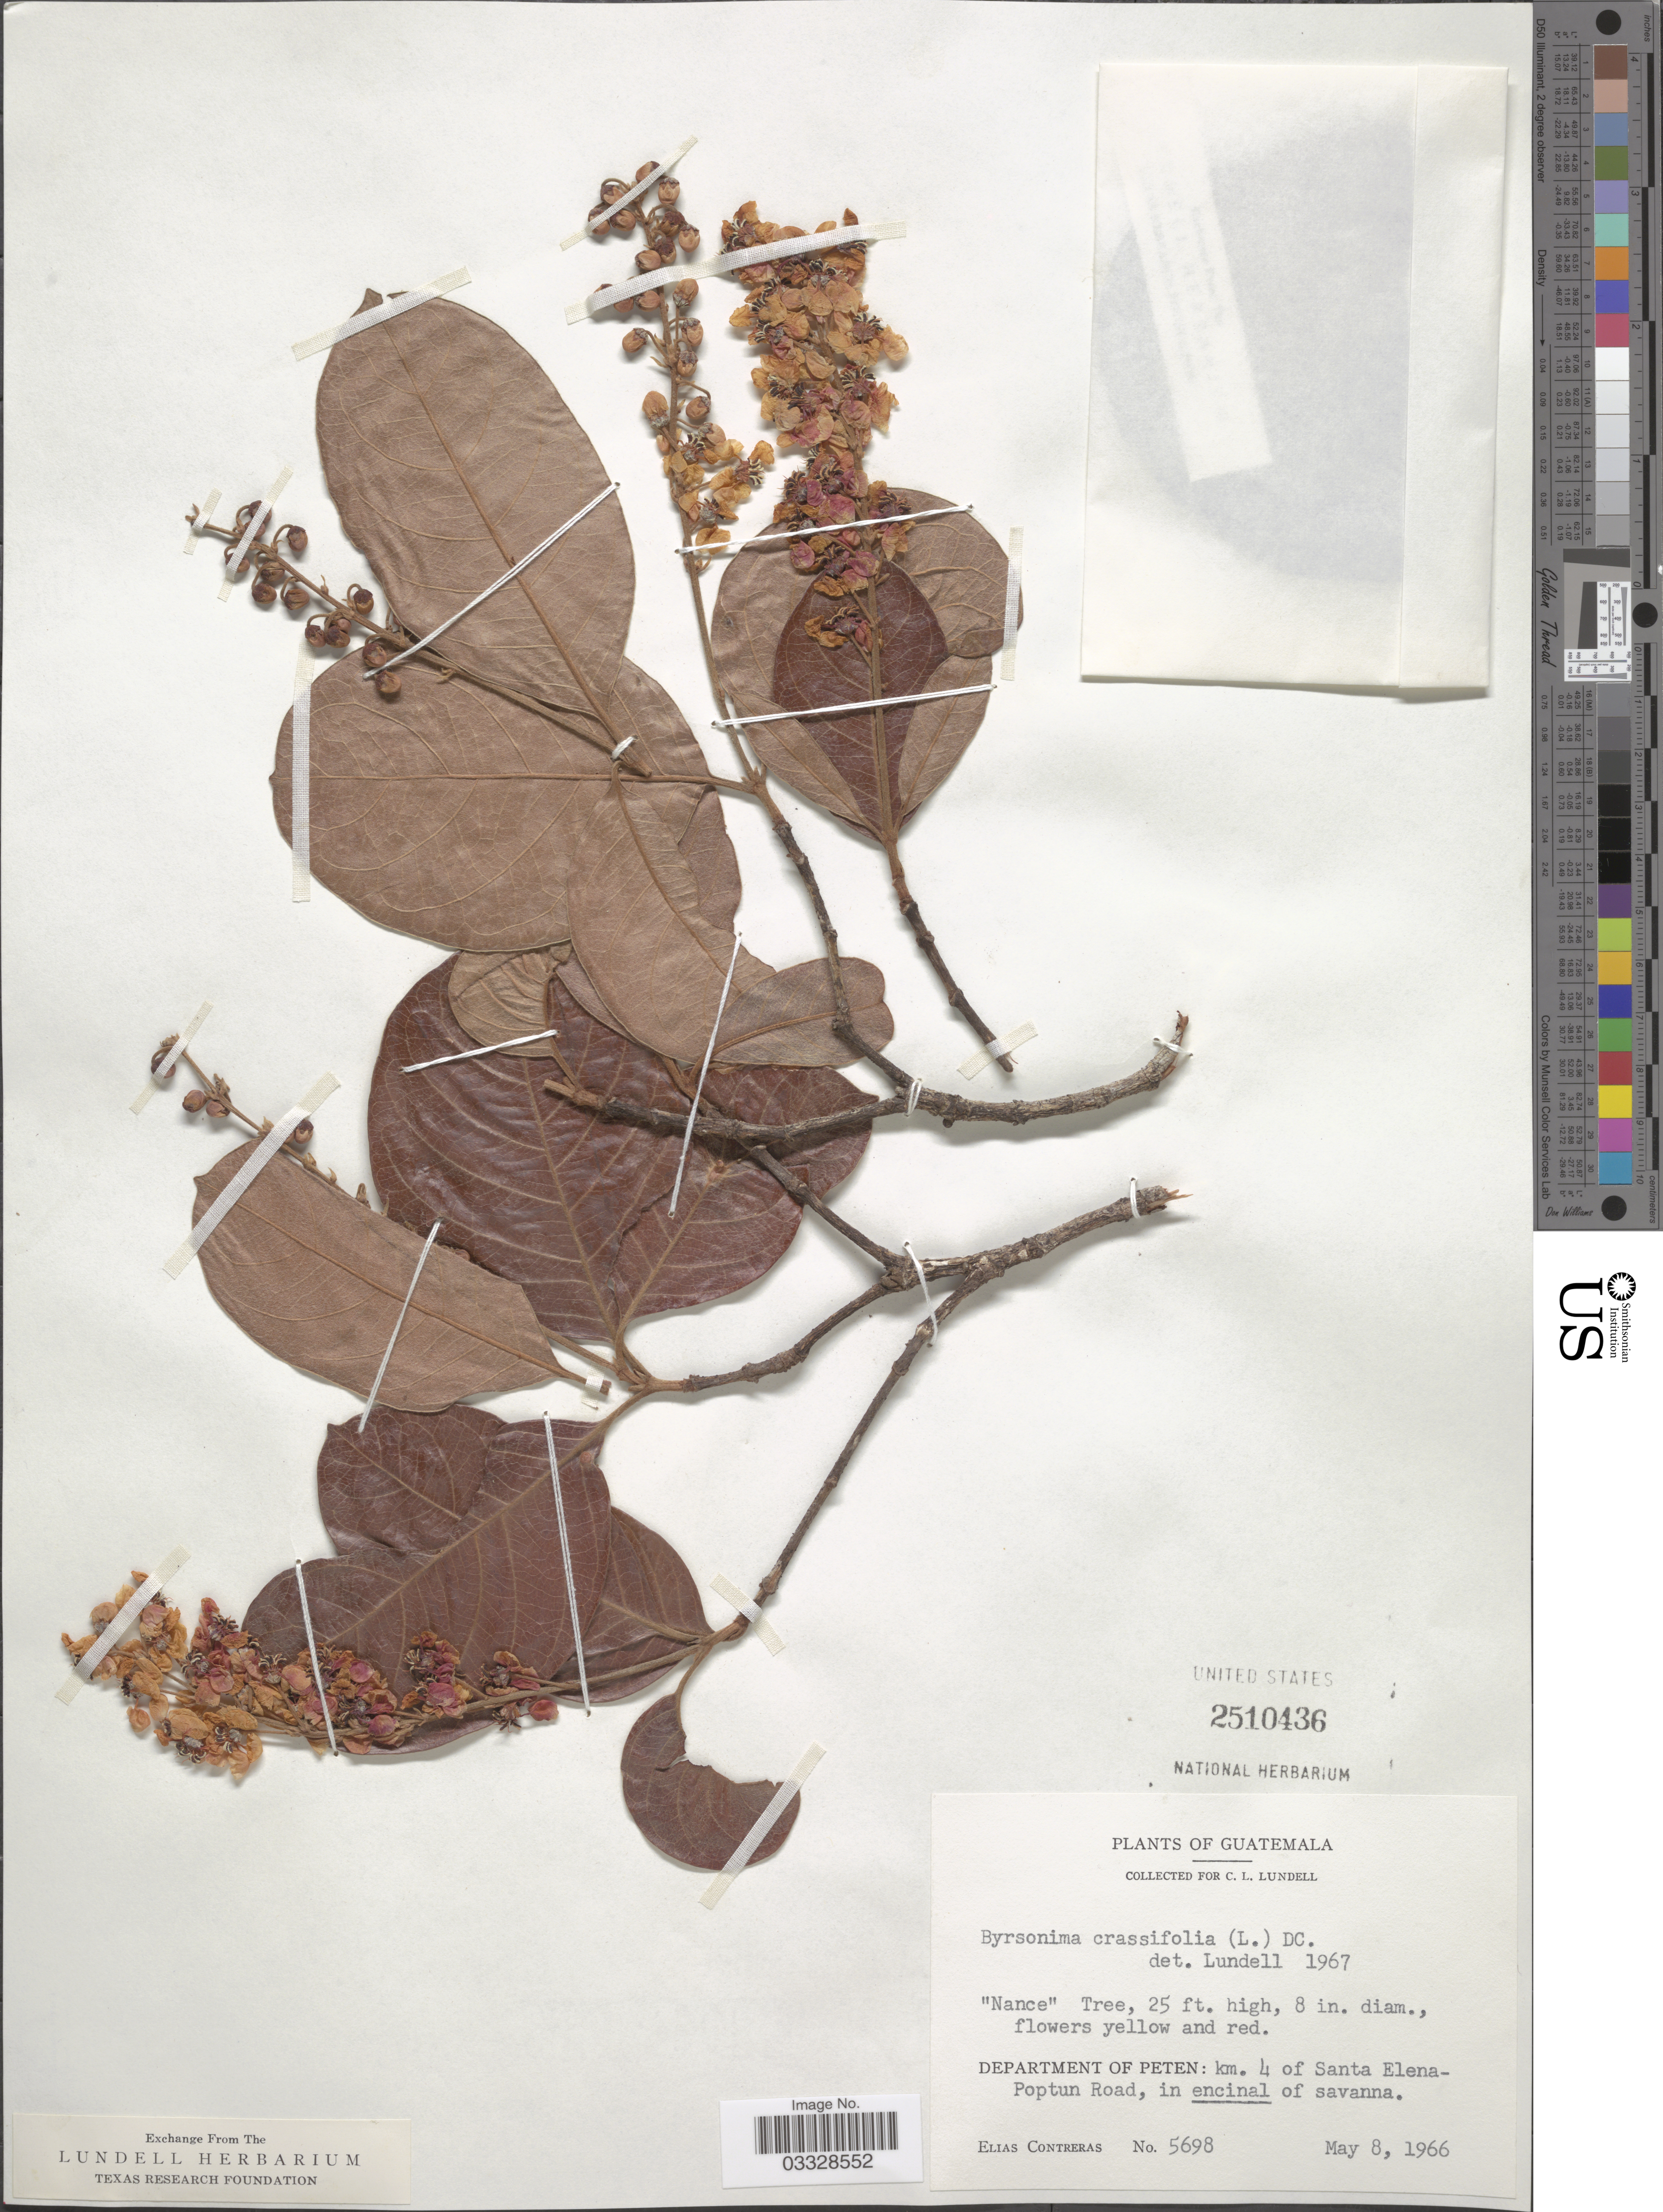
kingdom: Plantae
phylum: Tracheophyta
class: Magnoliopsida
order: Malpighiales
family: Malpighiaceae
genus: Byrsonima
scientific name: Byrsonima crassifolia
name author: (L.) Kunth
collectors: E. Contreras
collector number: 5698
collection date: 1966-05-08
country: Guatemala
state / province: El Petén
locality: Department of Peten: km. 4 of Santa Elena-Poptun Road.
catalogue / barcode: US 2510436